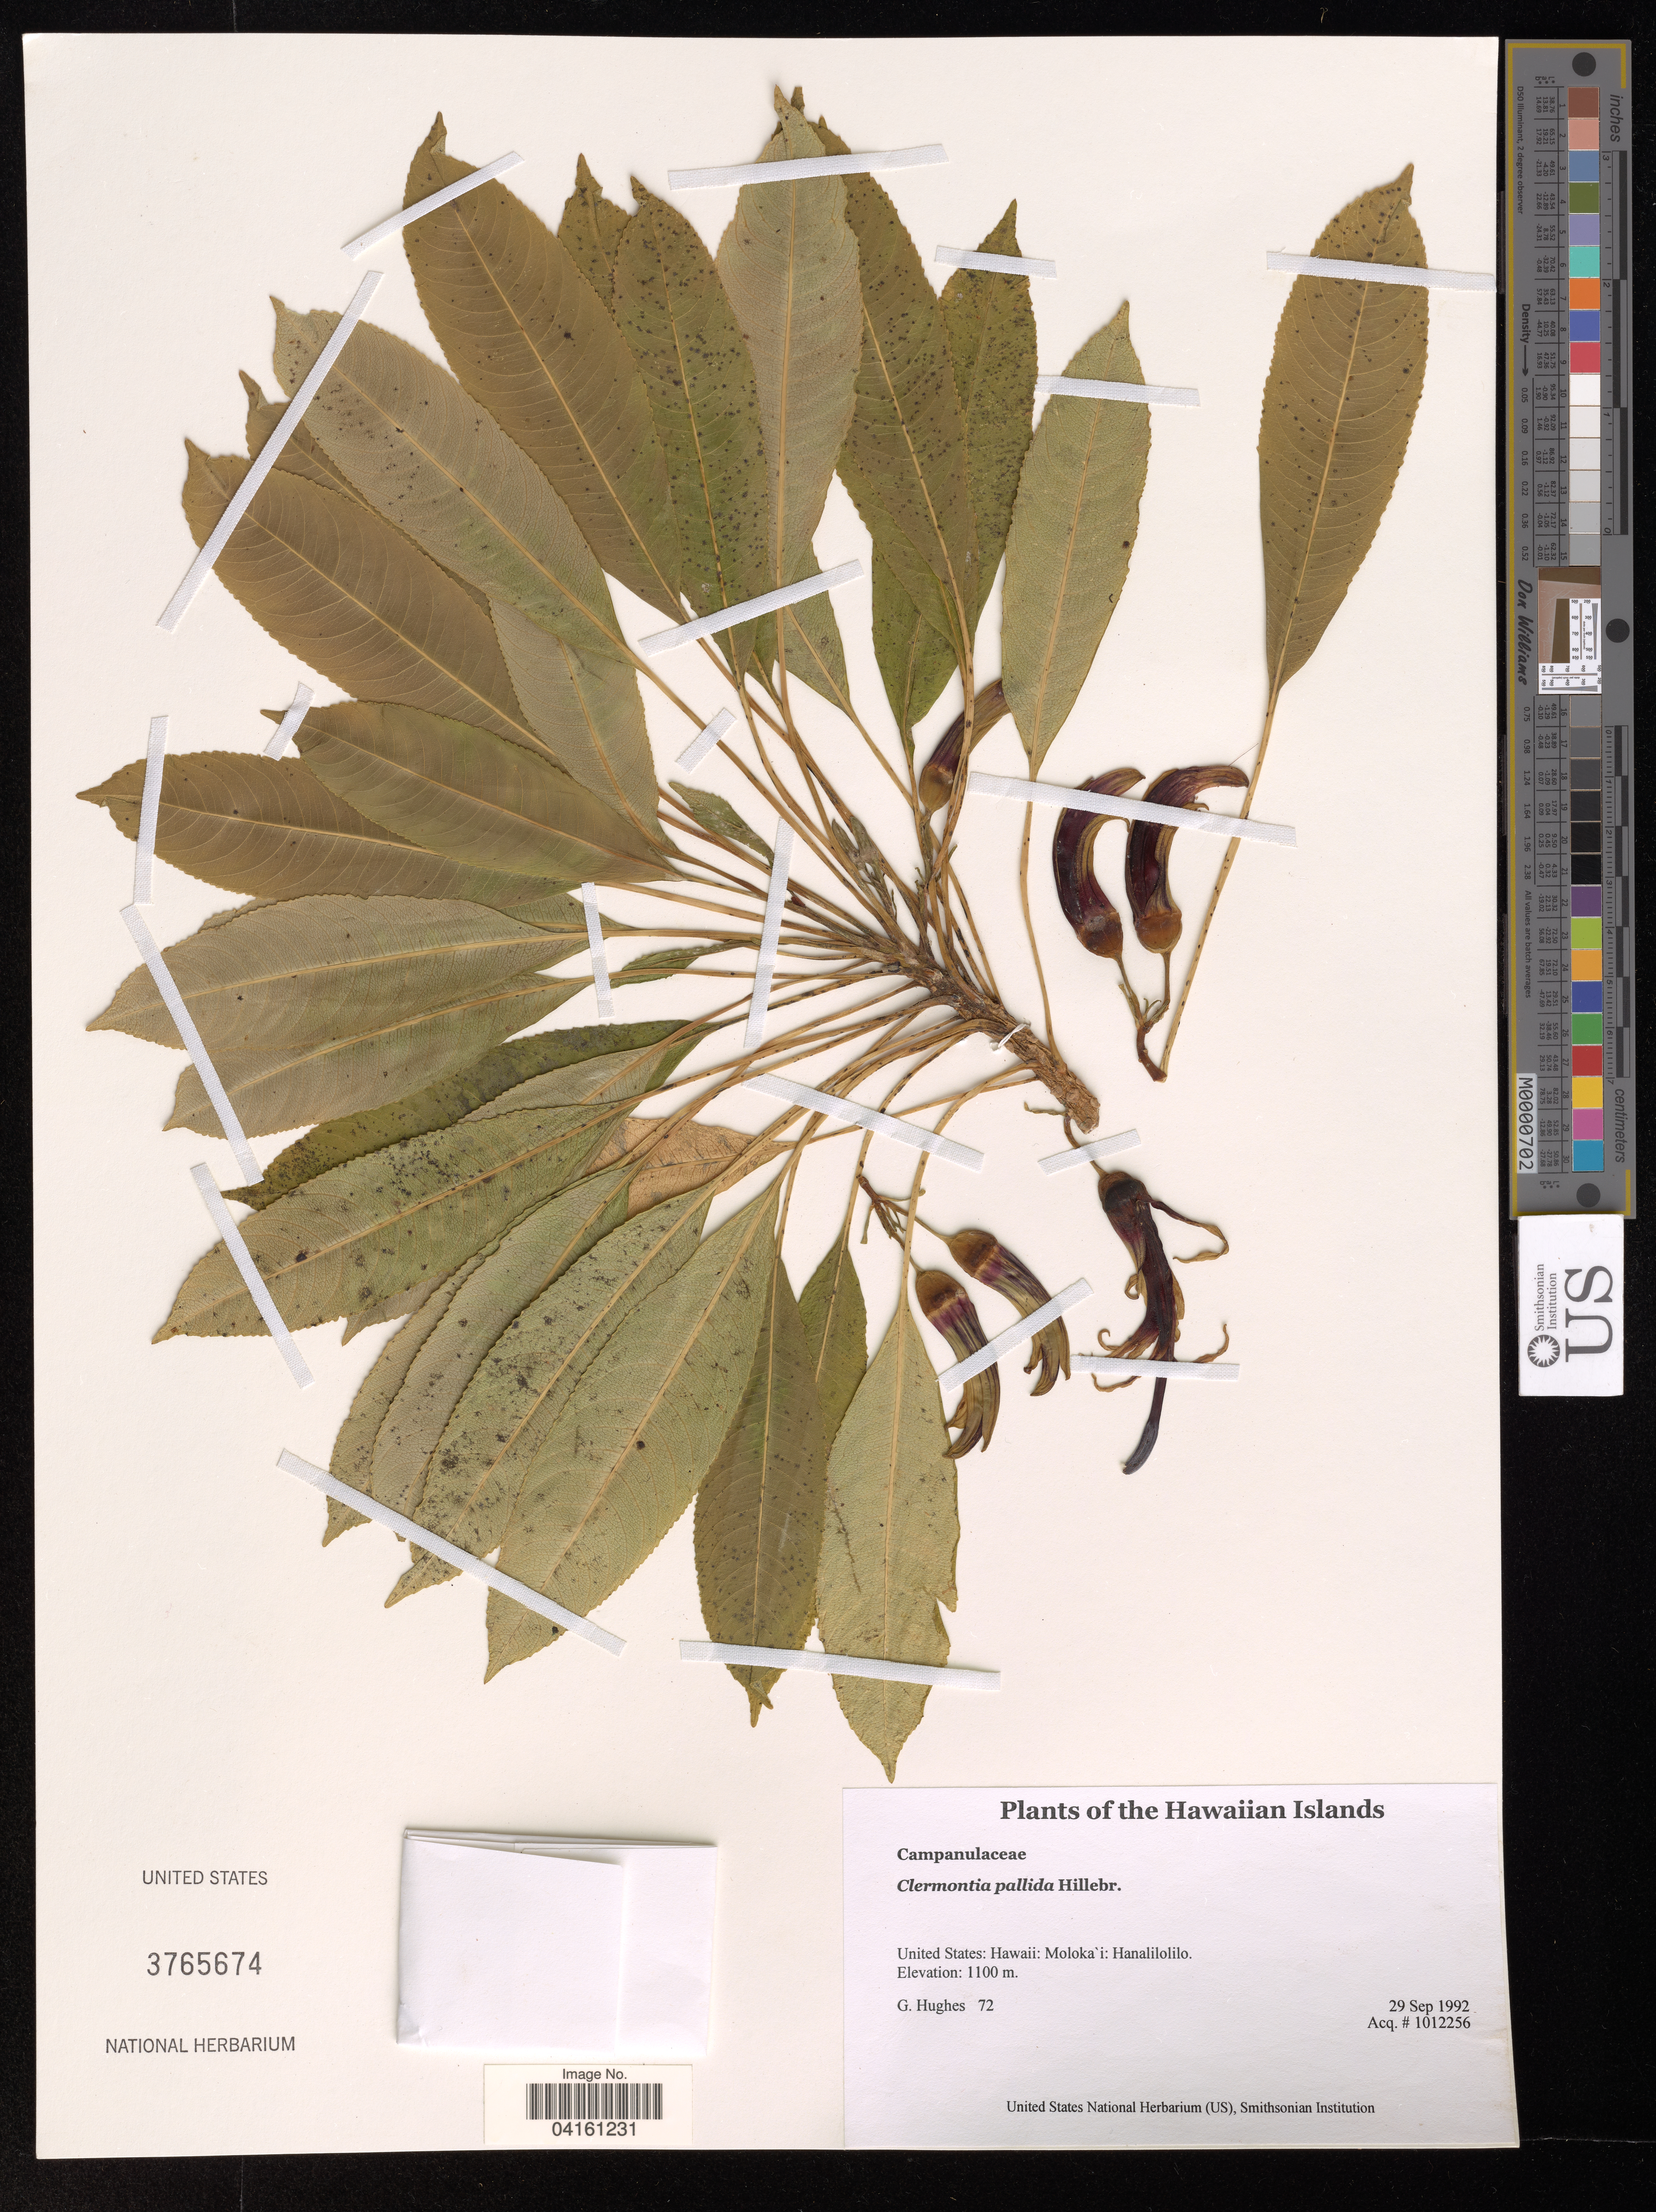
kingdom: Plantae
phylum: Tracheophyta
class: Magnoliopsida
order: Asterales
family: Campanulaceae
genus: Clermontia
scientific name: Clermontia pallida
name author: Hillebr.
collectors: G. Hughes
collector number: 72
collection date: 1992-09-29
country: United States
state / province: Hawaii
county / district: Maui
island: Moloka'i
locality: Moloka'i: Hanalilolilo.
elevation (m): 1100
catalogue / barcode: US 3765674